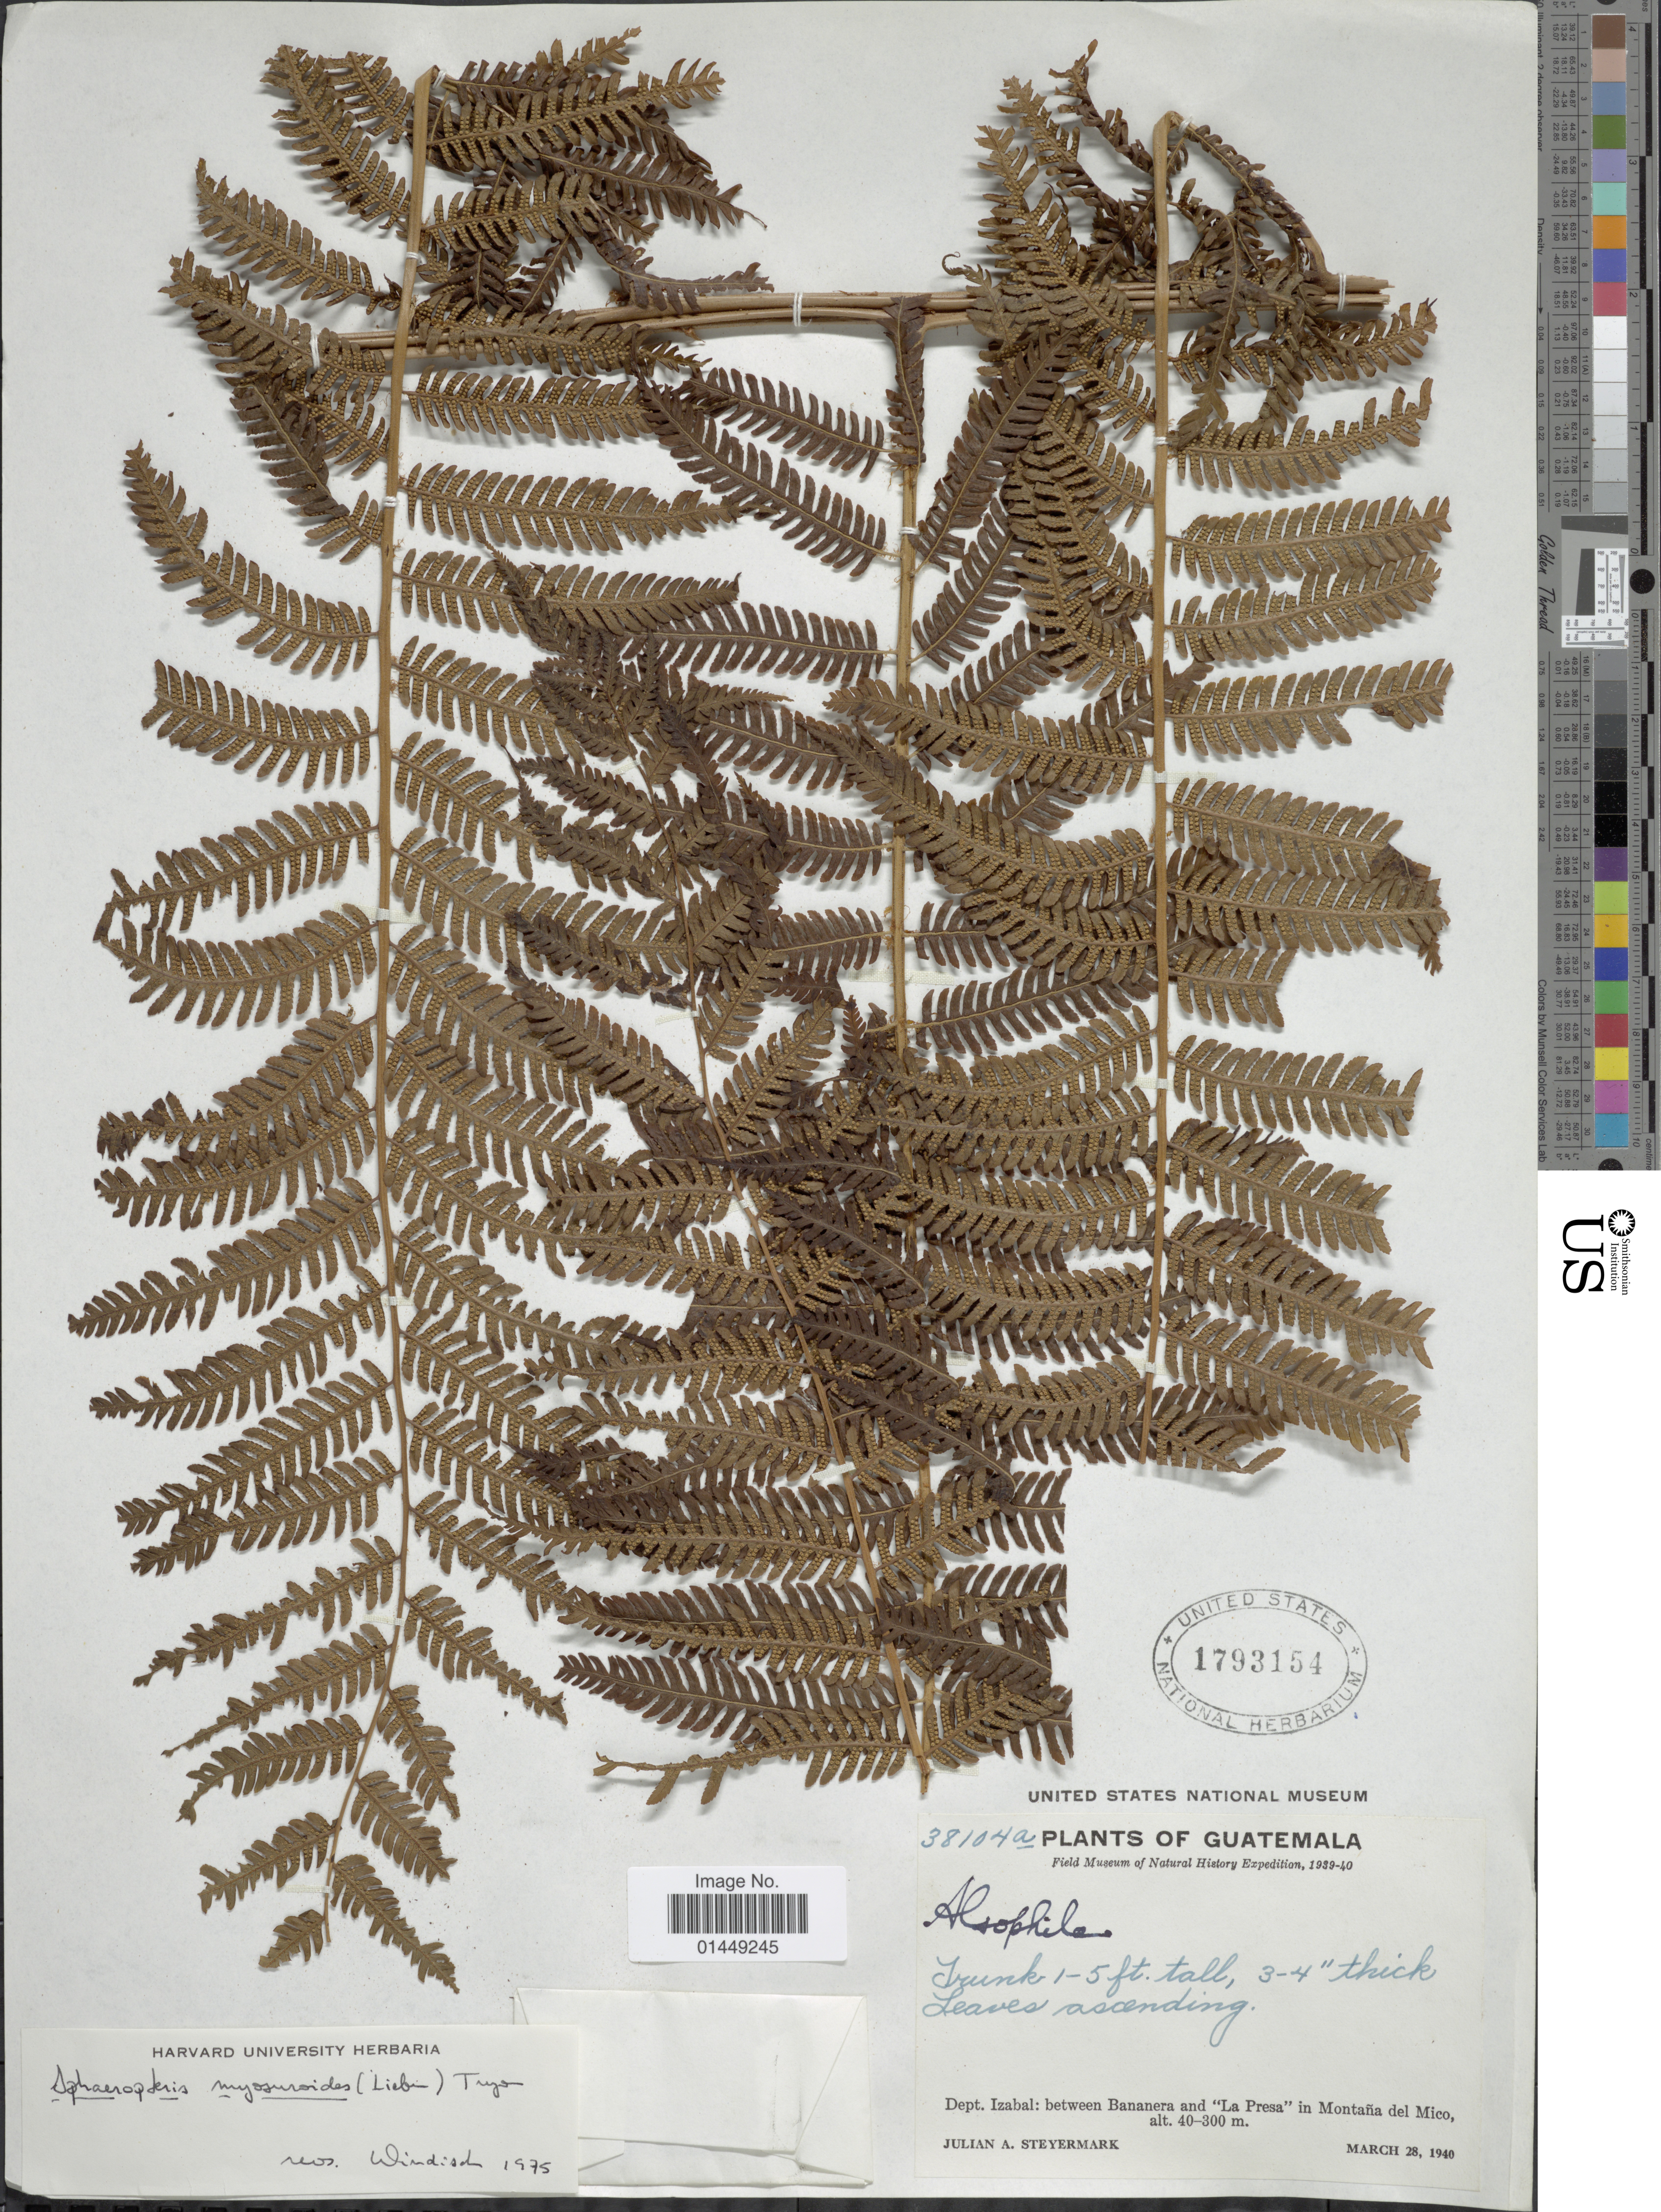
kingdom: Plantae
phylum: Tracheophyta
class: Polypodiopsida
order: Cyatheales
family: Cyatheaceae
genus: Cyathea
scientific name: Cyathea myosuriodes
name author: (Liebm.) Domin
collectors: J. Steyermark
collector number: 38104a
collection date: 1940-03-28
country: Guatemala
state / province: Izabal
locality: Dept. Izabal: between Bananera and "La Presa" in Montaña del Mico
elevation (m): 40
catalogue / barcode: US 1793154